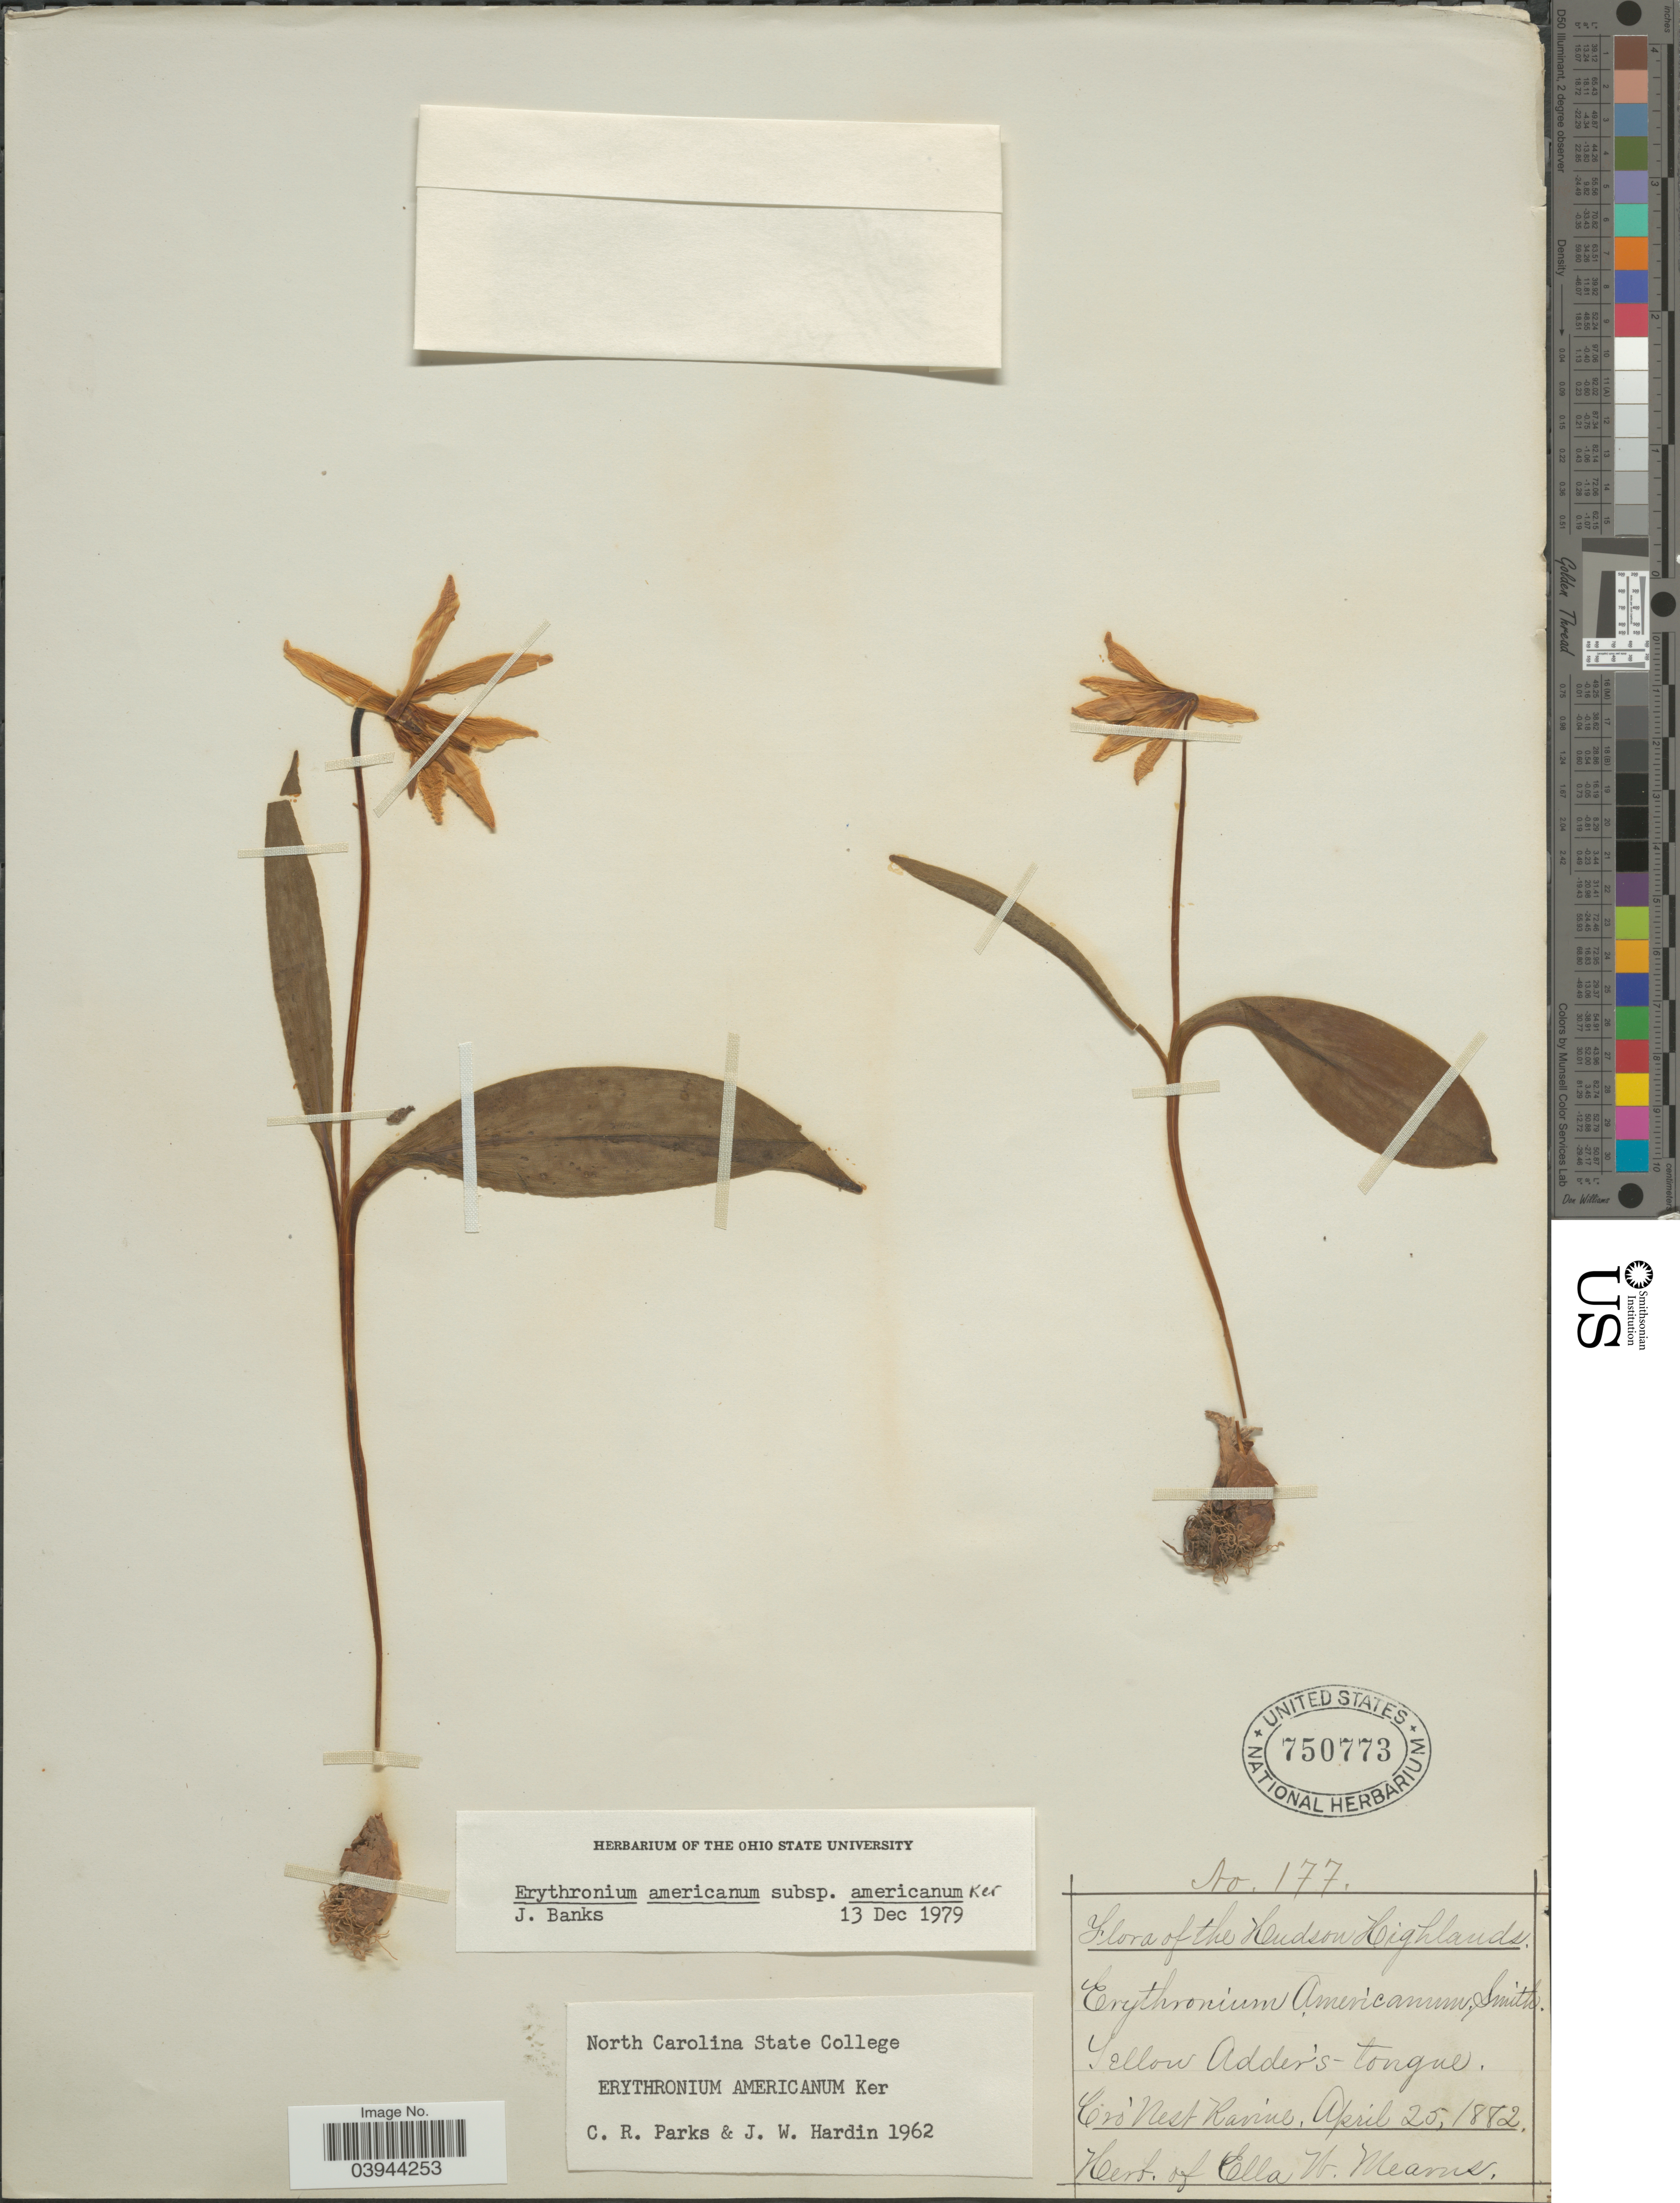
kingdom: Plantae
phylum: Tracheophyta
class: Liliopsida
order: Liliales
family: Liliaceae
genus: Erythronium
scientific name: Erythronium americanum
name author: Ker Gawl.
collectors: ex herb. Edgar A. Mearns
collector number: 177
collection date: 1882-04-25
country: United States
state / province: New York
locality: Hudson Highlands. Cro' Nest Ravine.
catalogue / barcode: US 750773